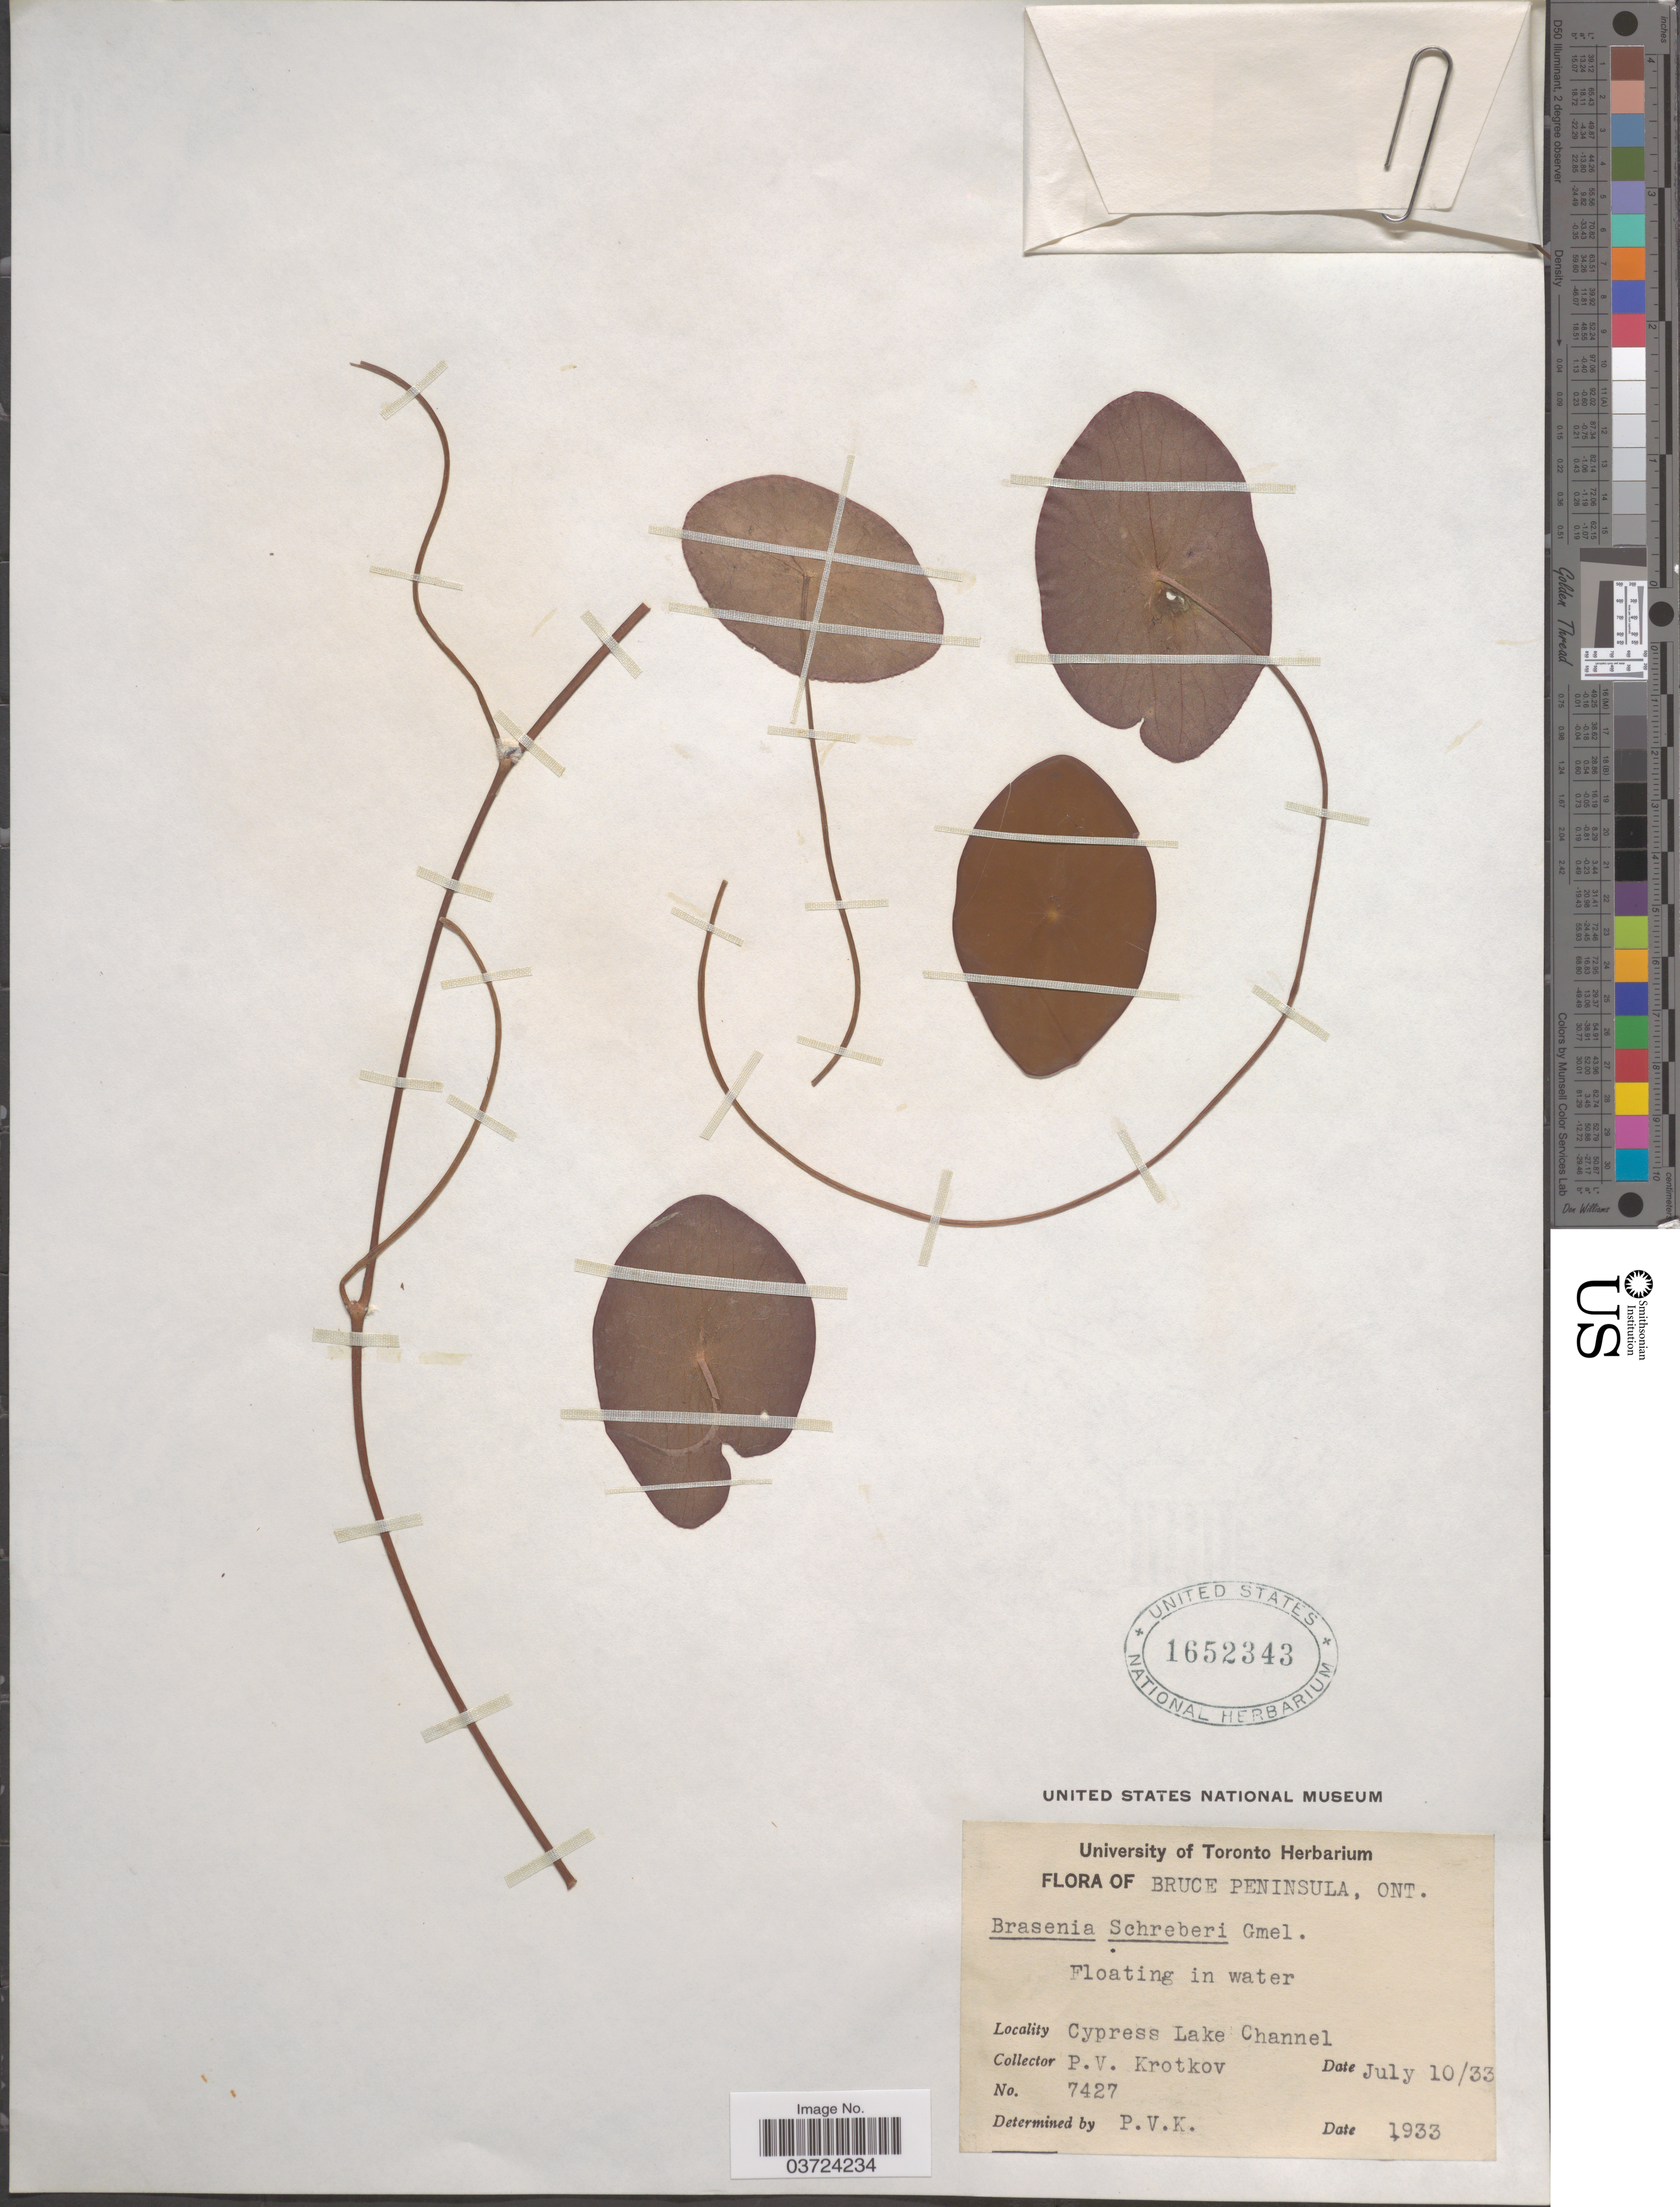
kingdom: Plantae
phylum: Tracheophyta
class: Magnoliopsida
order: Nymphaeales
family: Cabombaceae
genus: Brasenia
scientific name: Brasenia schreberi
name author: J.F. Gmel.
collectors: P. V. Krotkov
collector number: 7427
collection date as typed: Transcribed d/m/y: 10/7/33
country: Canada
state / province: Ontario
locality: Bruce Peninsula. Cypress Lake Channel.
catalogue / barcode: US 1652343